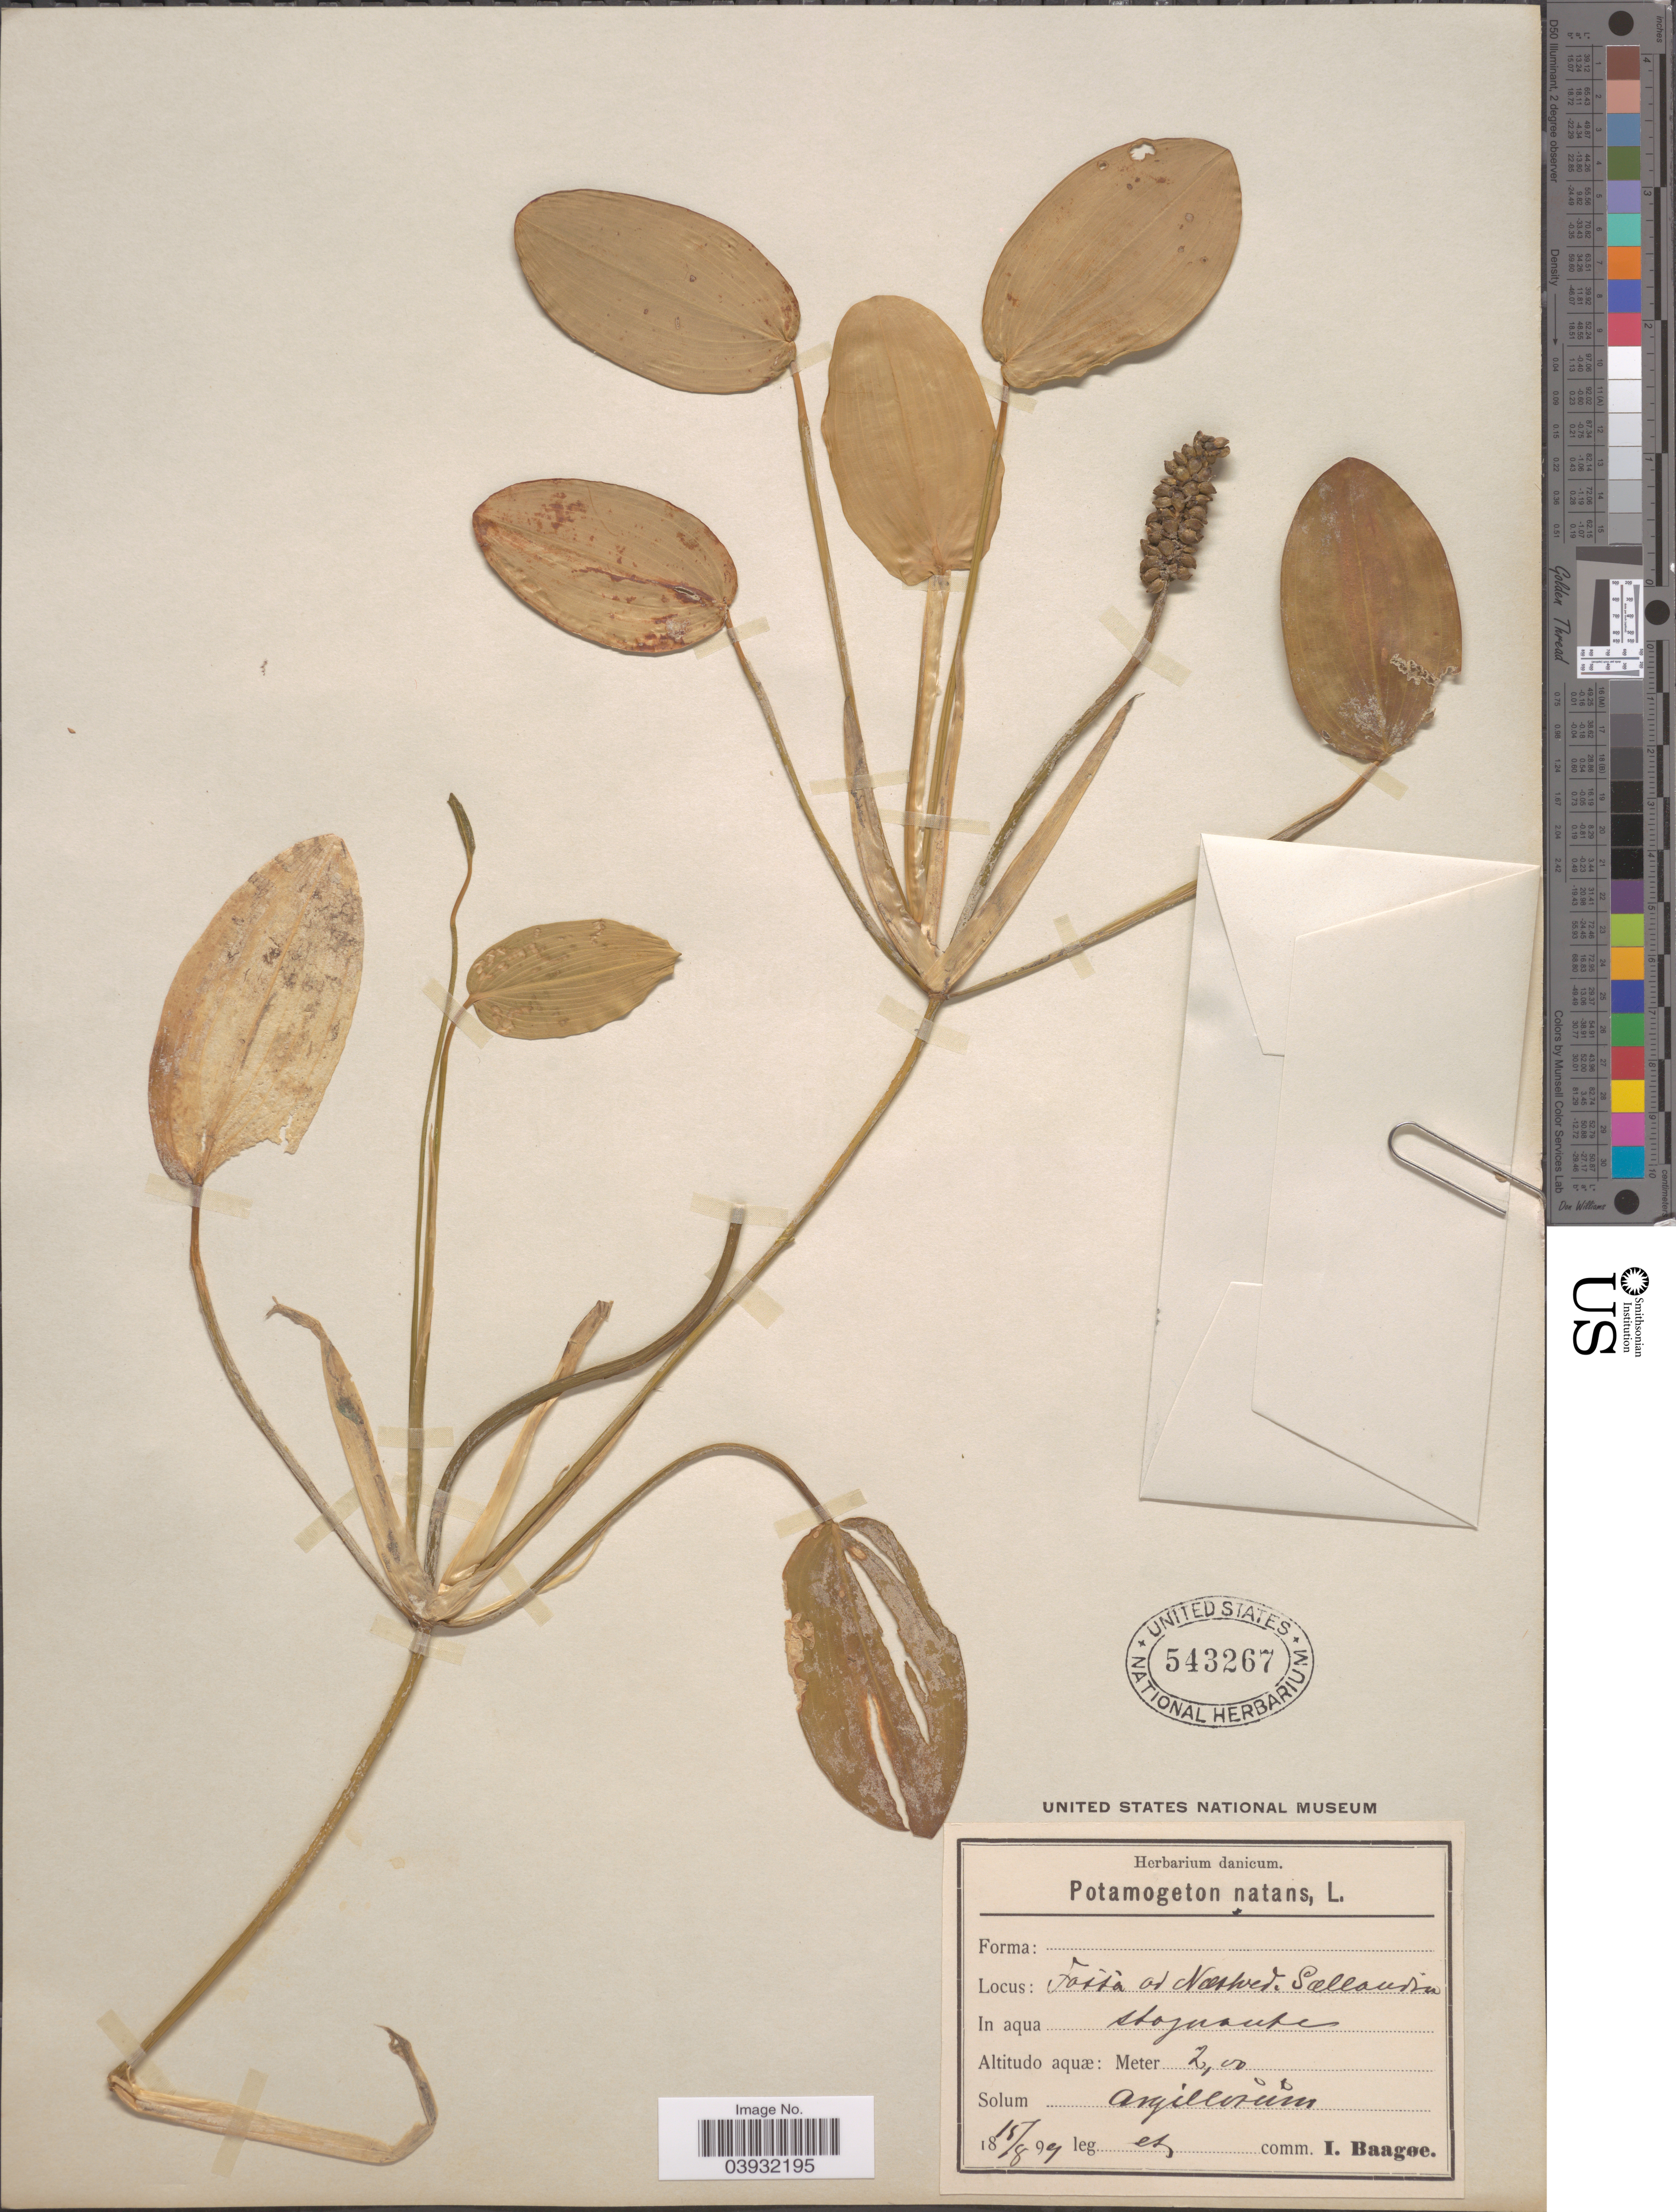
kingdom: Plantae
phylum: Tracheophyta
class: Liliopsida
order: Alismatales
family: Potamogetonaceae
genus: Potamogeton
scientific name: Potamogeton natans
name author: L.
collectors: I. Baagøe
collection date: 1899-08-15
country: Denmark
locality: Fovsa ad Næstved. Sellandia.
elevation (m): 2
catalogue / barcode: US 543267